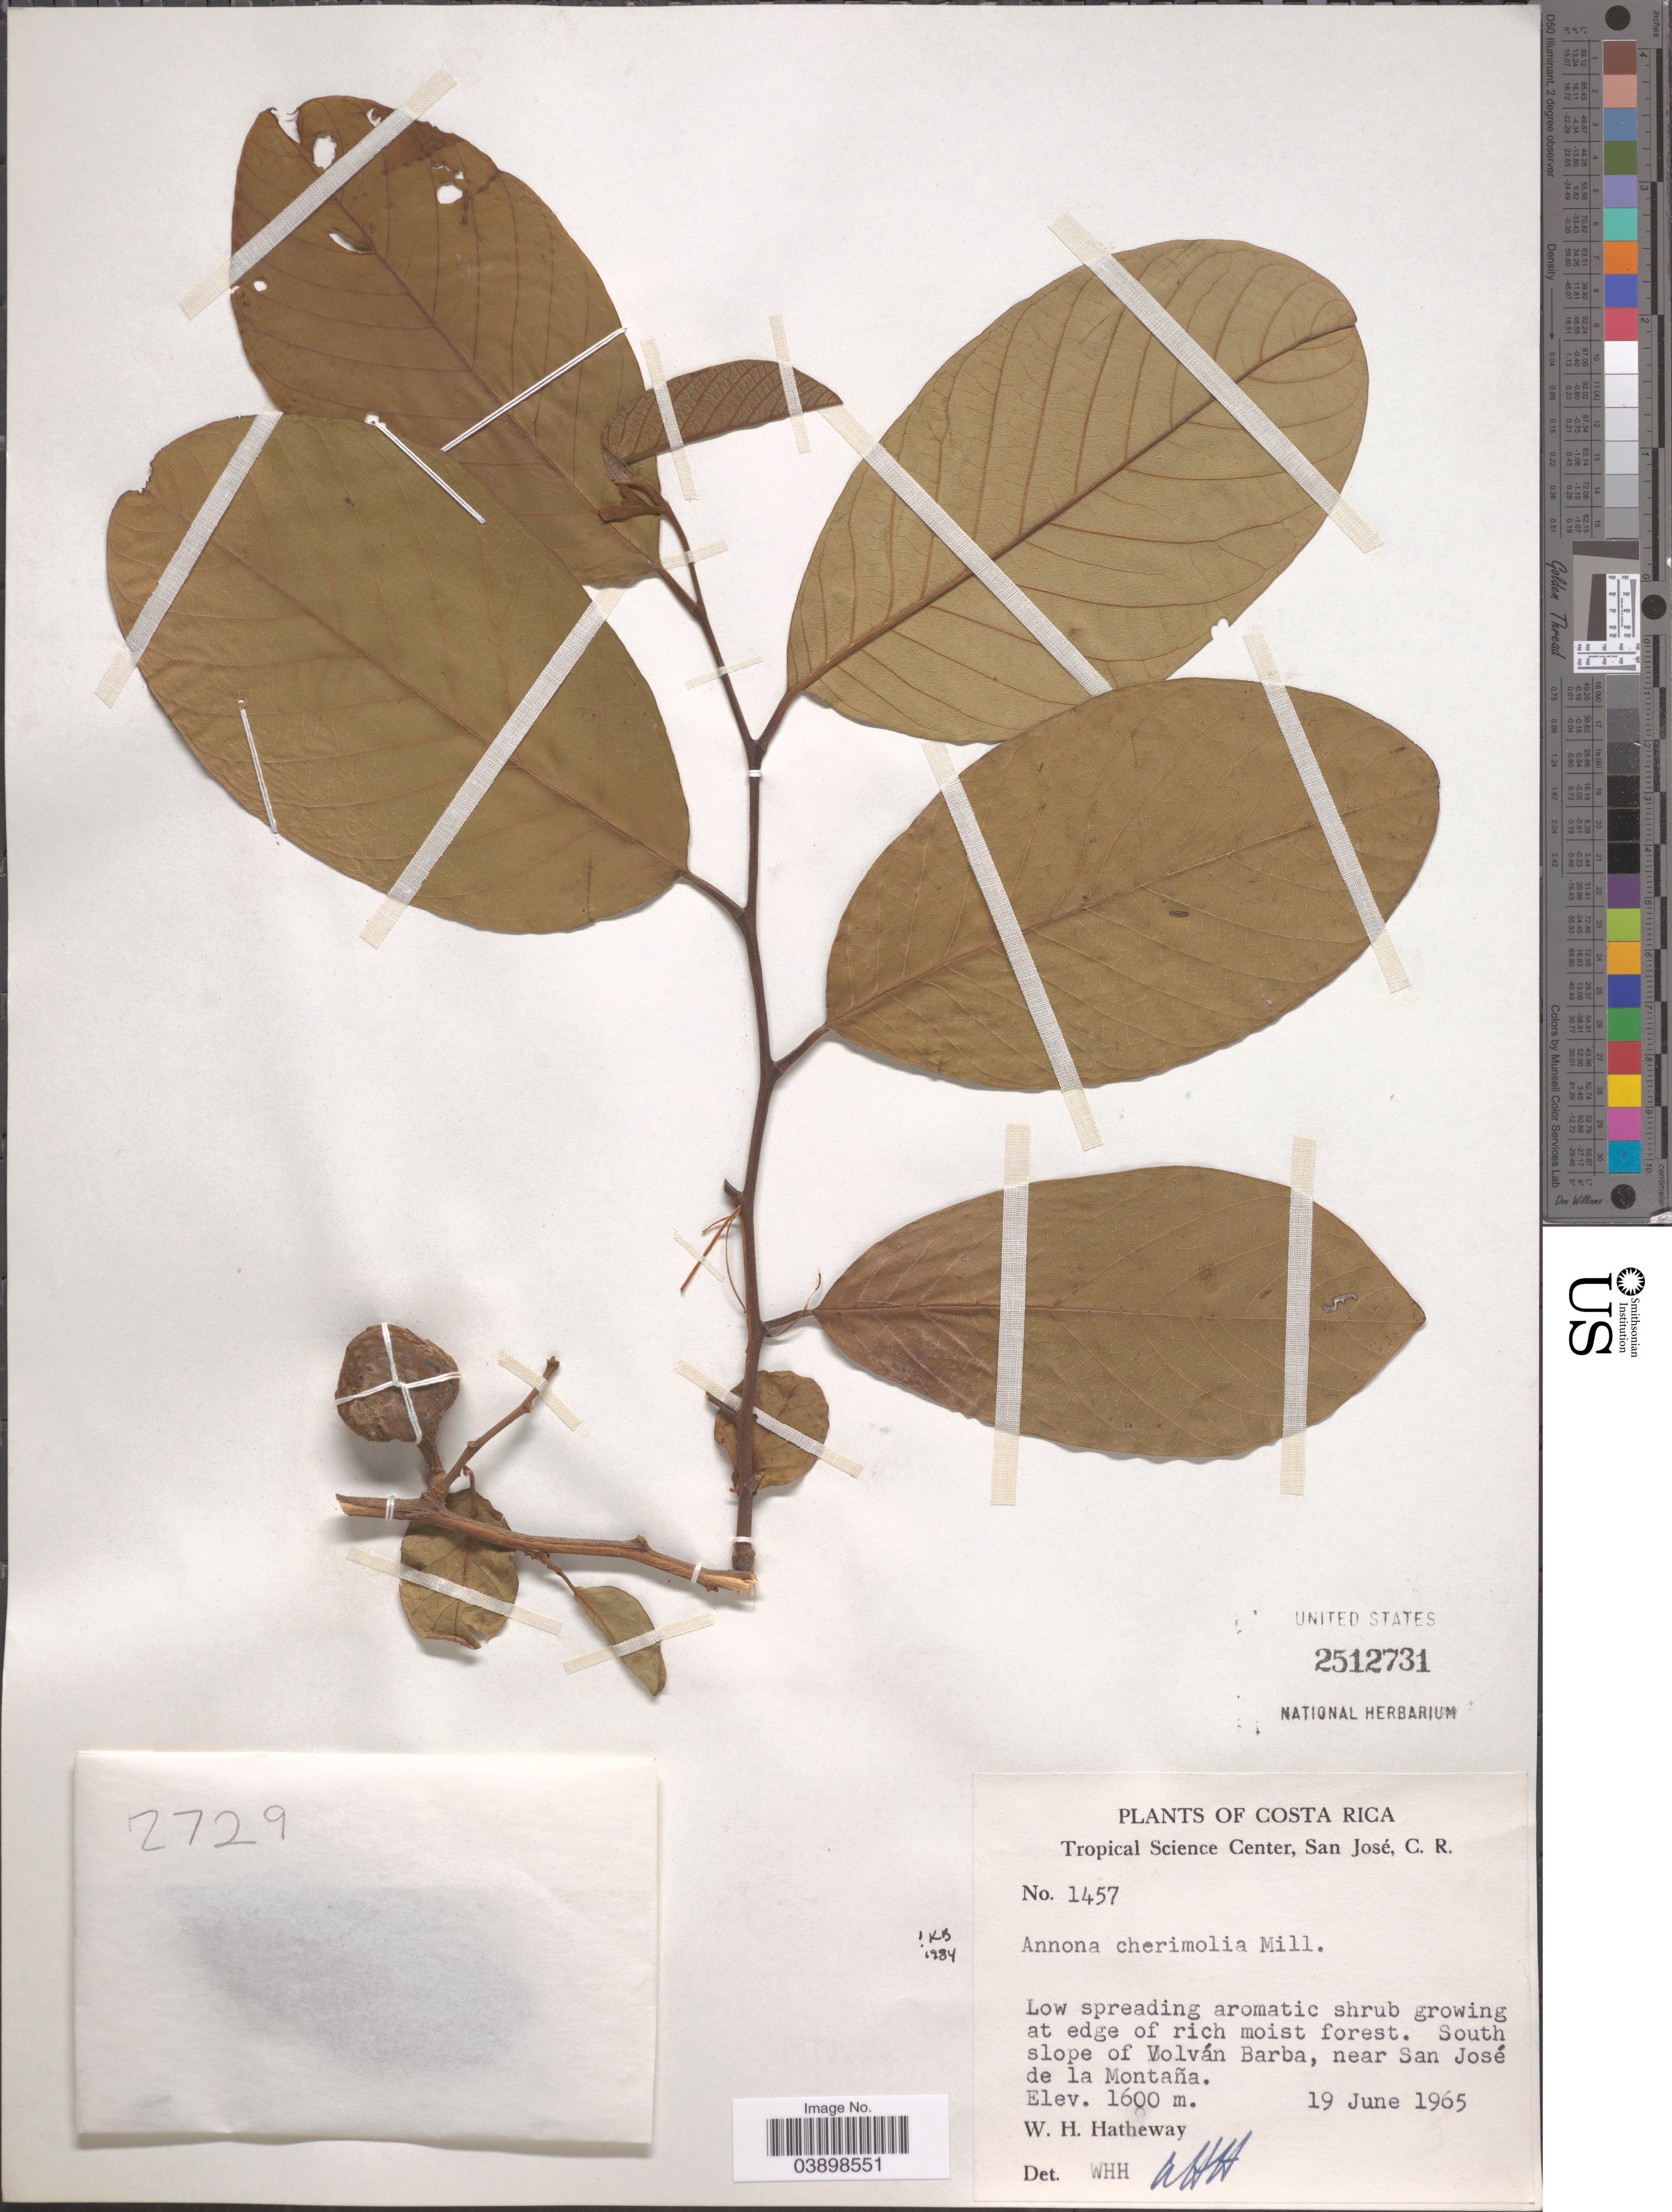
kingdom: Plantae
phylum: Tracheophyta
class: Magnoliopsida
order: Magnoliales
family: Annonaceae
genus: Annona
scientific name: Annona cherimola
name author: Mill.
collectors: W. H. Hatheway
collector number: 1457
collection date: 1965-06-19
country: Costa Rica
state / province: San José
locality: South slope of Volván Barba, near San José de la Montaña.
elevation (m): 1600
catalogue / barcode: US 2512731